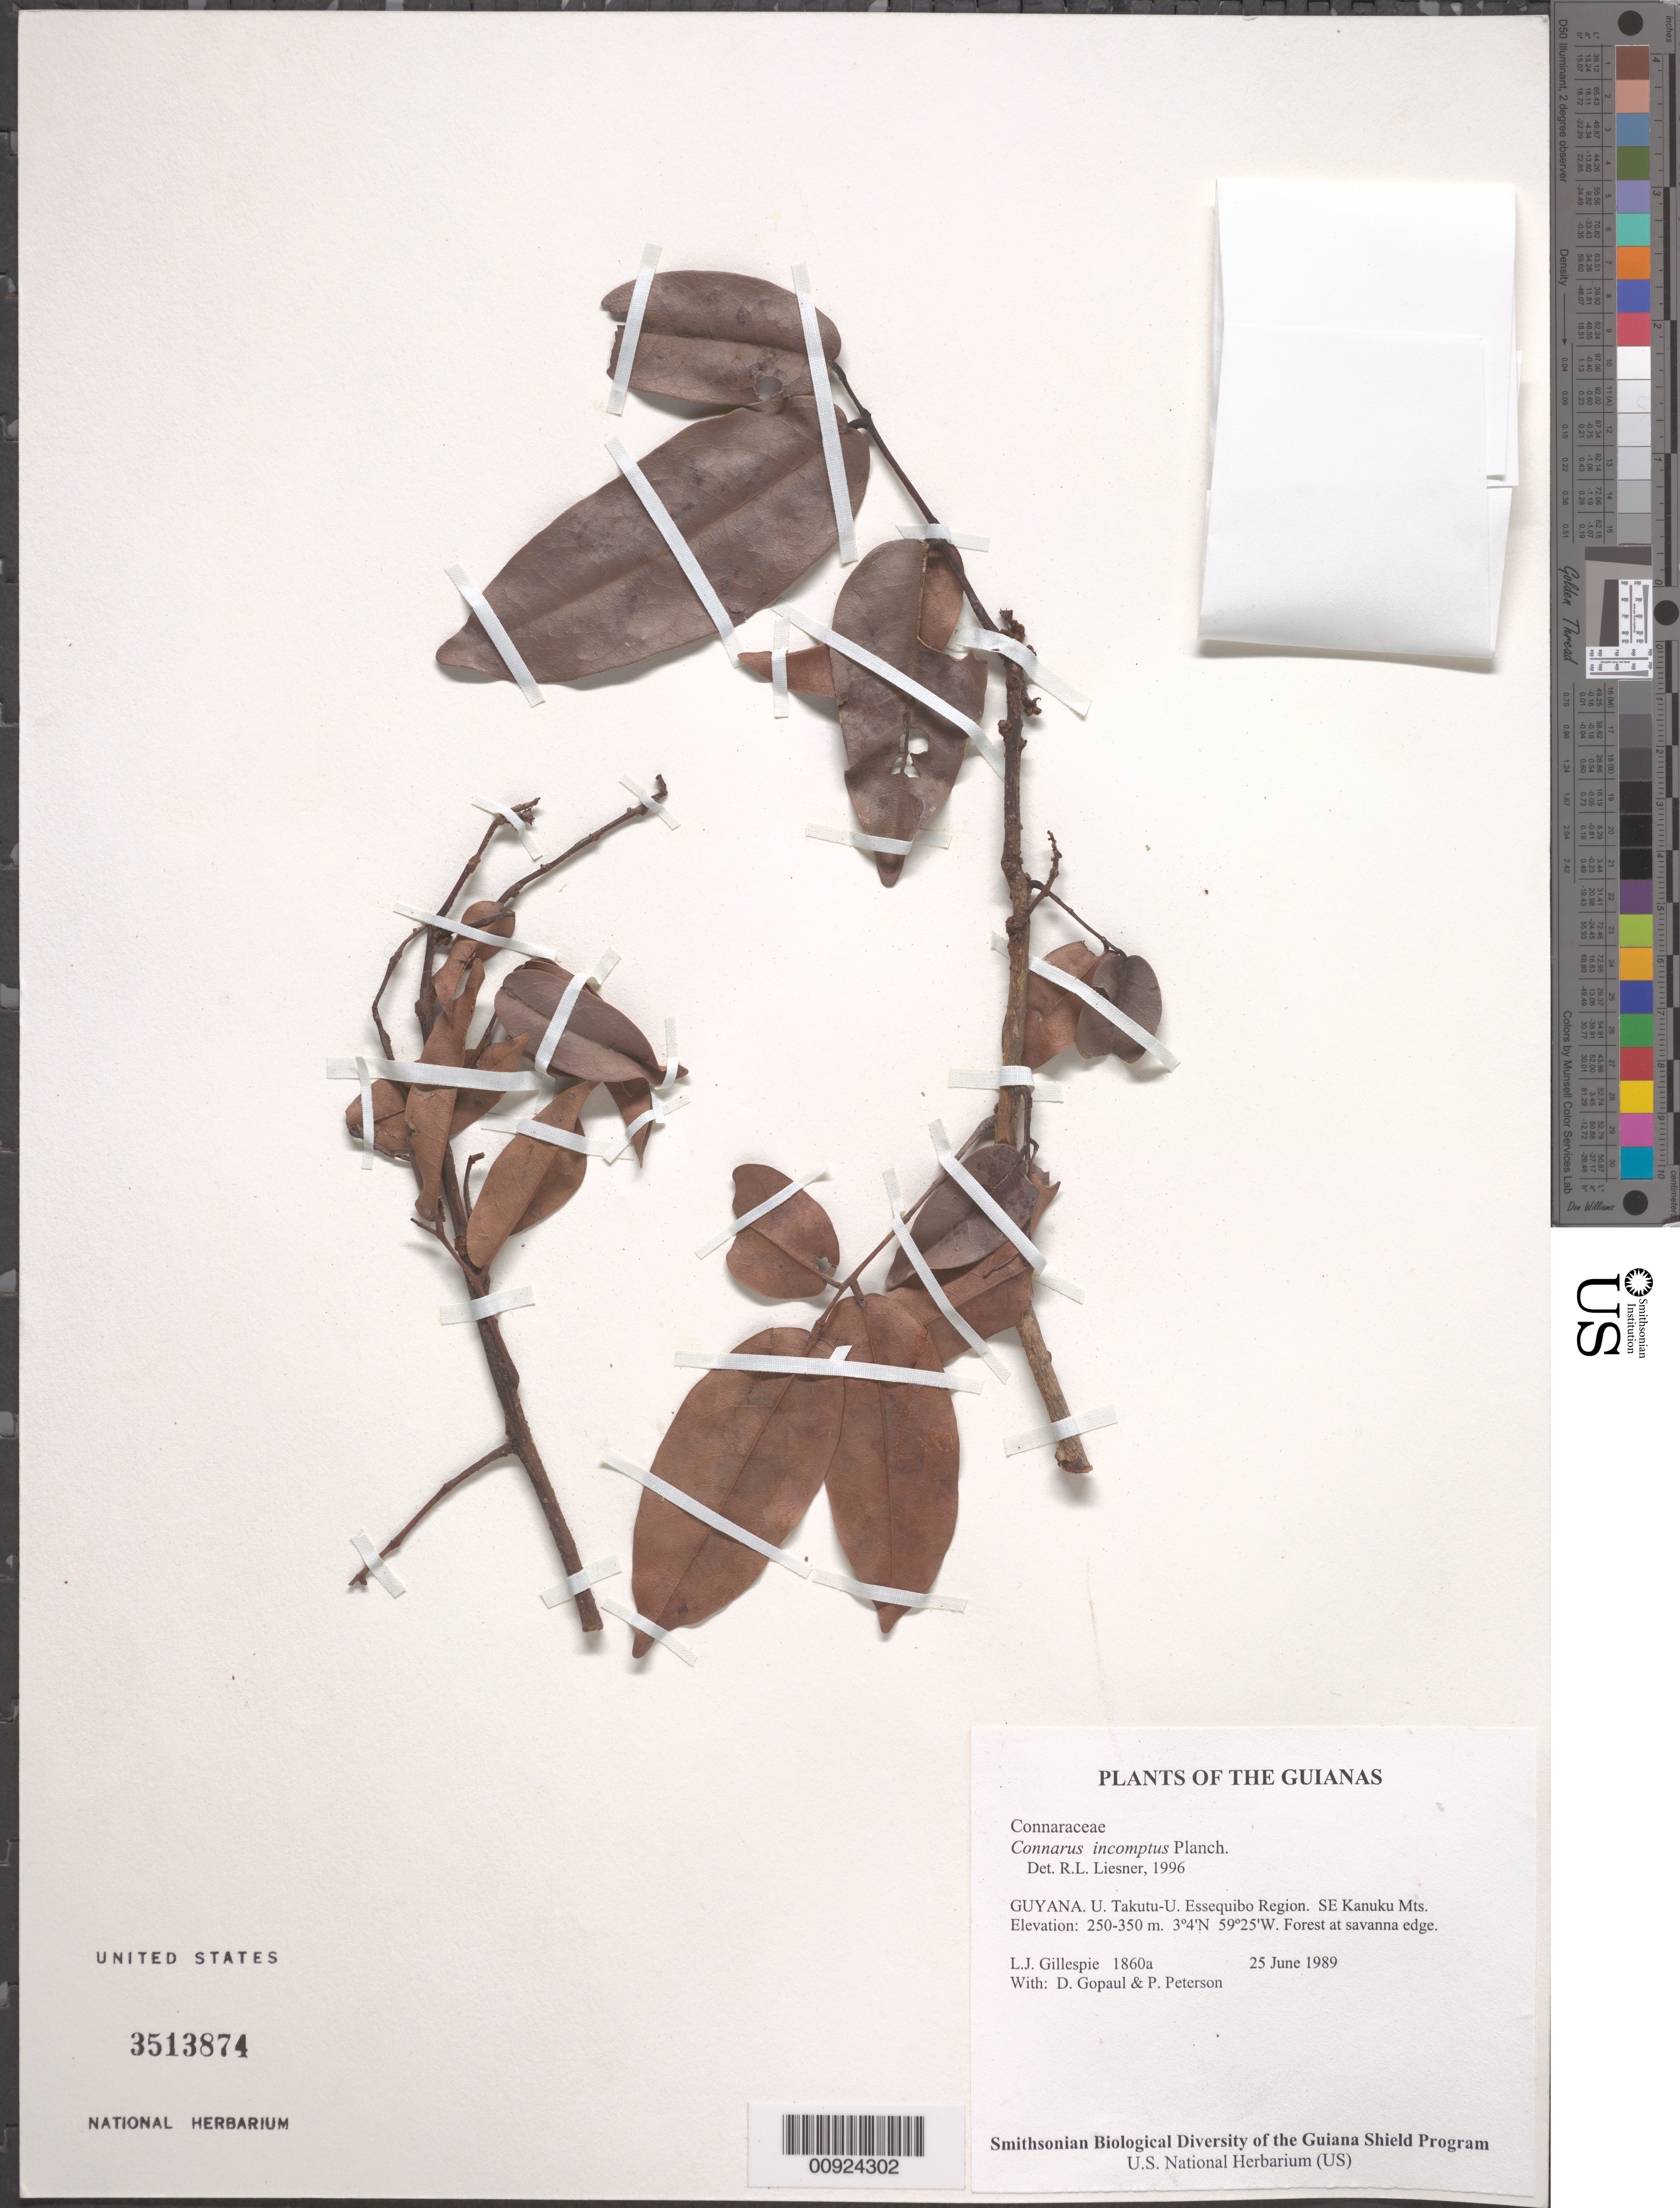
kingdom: Plantae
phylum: Tracheophyta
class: Magnoliopsida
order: Oxalidales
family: Connaraceae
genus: Connarus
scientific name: Connarus incomptus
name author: Planch.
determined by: Liesner, R. L.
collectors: L. J. Gillespie, D. Gopaul & P. M. Peterson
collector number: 1860 a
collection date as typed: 25 June 1989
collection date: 1989-06-25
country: Guyana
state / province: U. Takutu-U. Essequibo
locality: SE Kanuku Mts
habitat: Forest at savanna edge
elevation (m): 250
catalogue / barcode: US 3513874